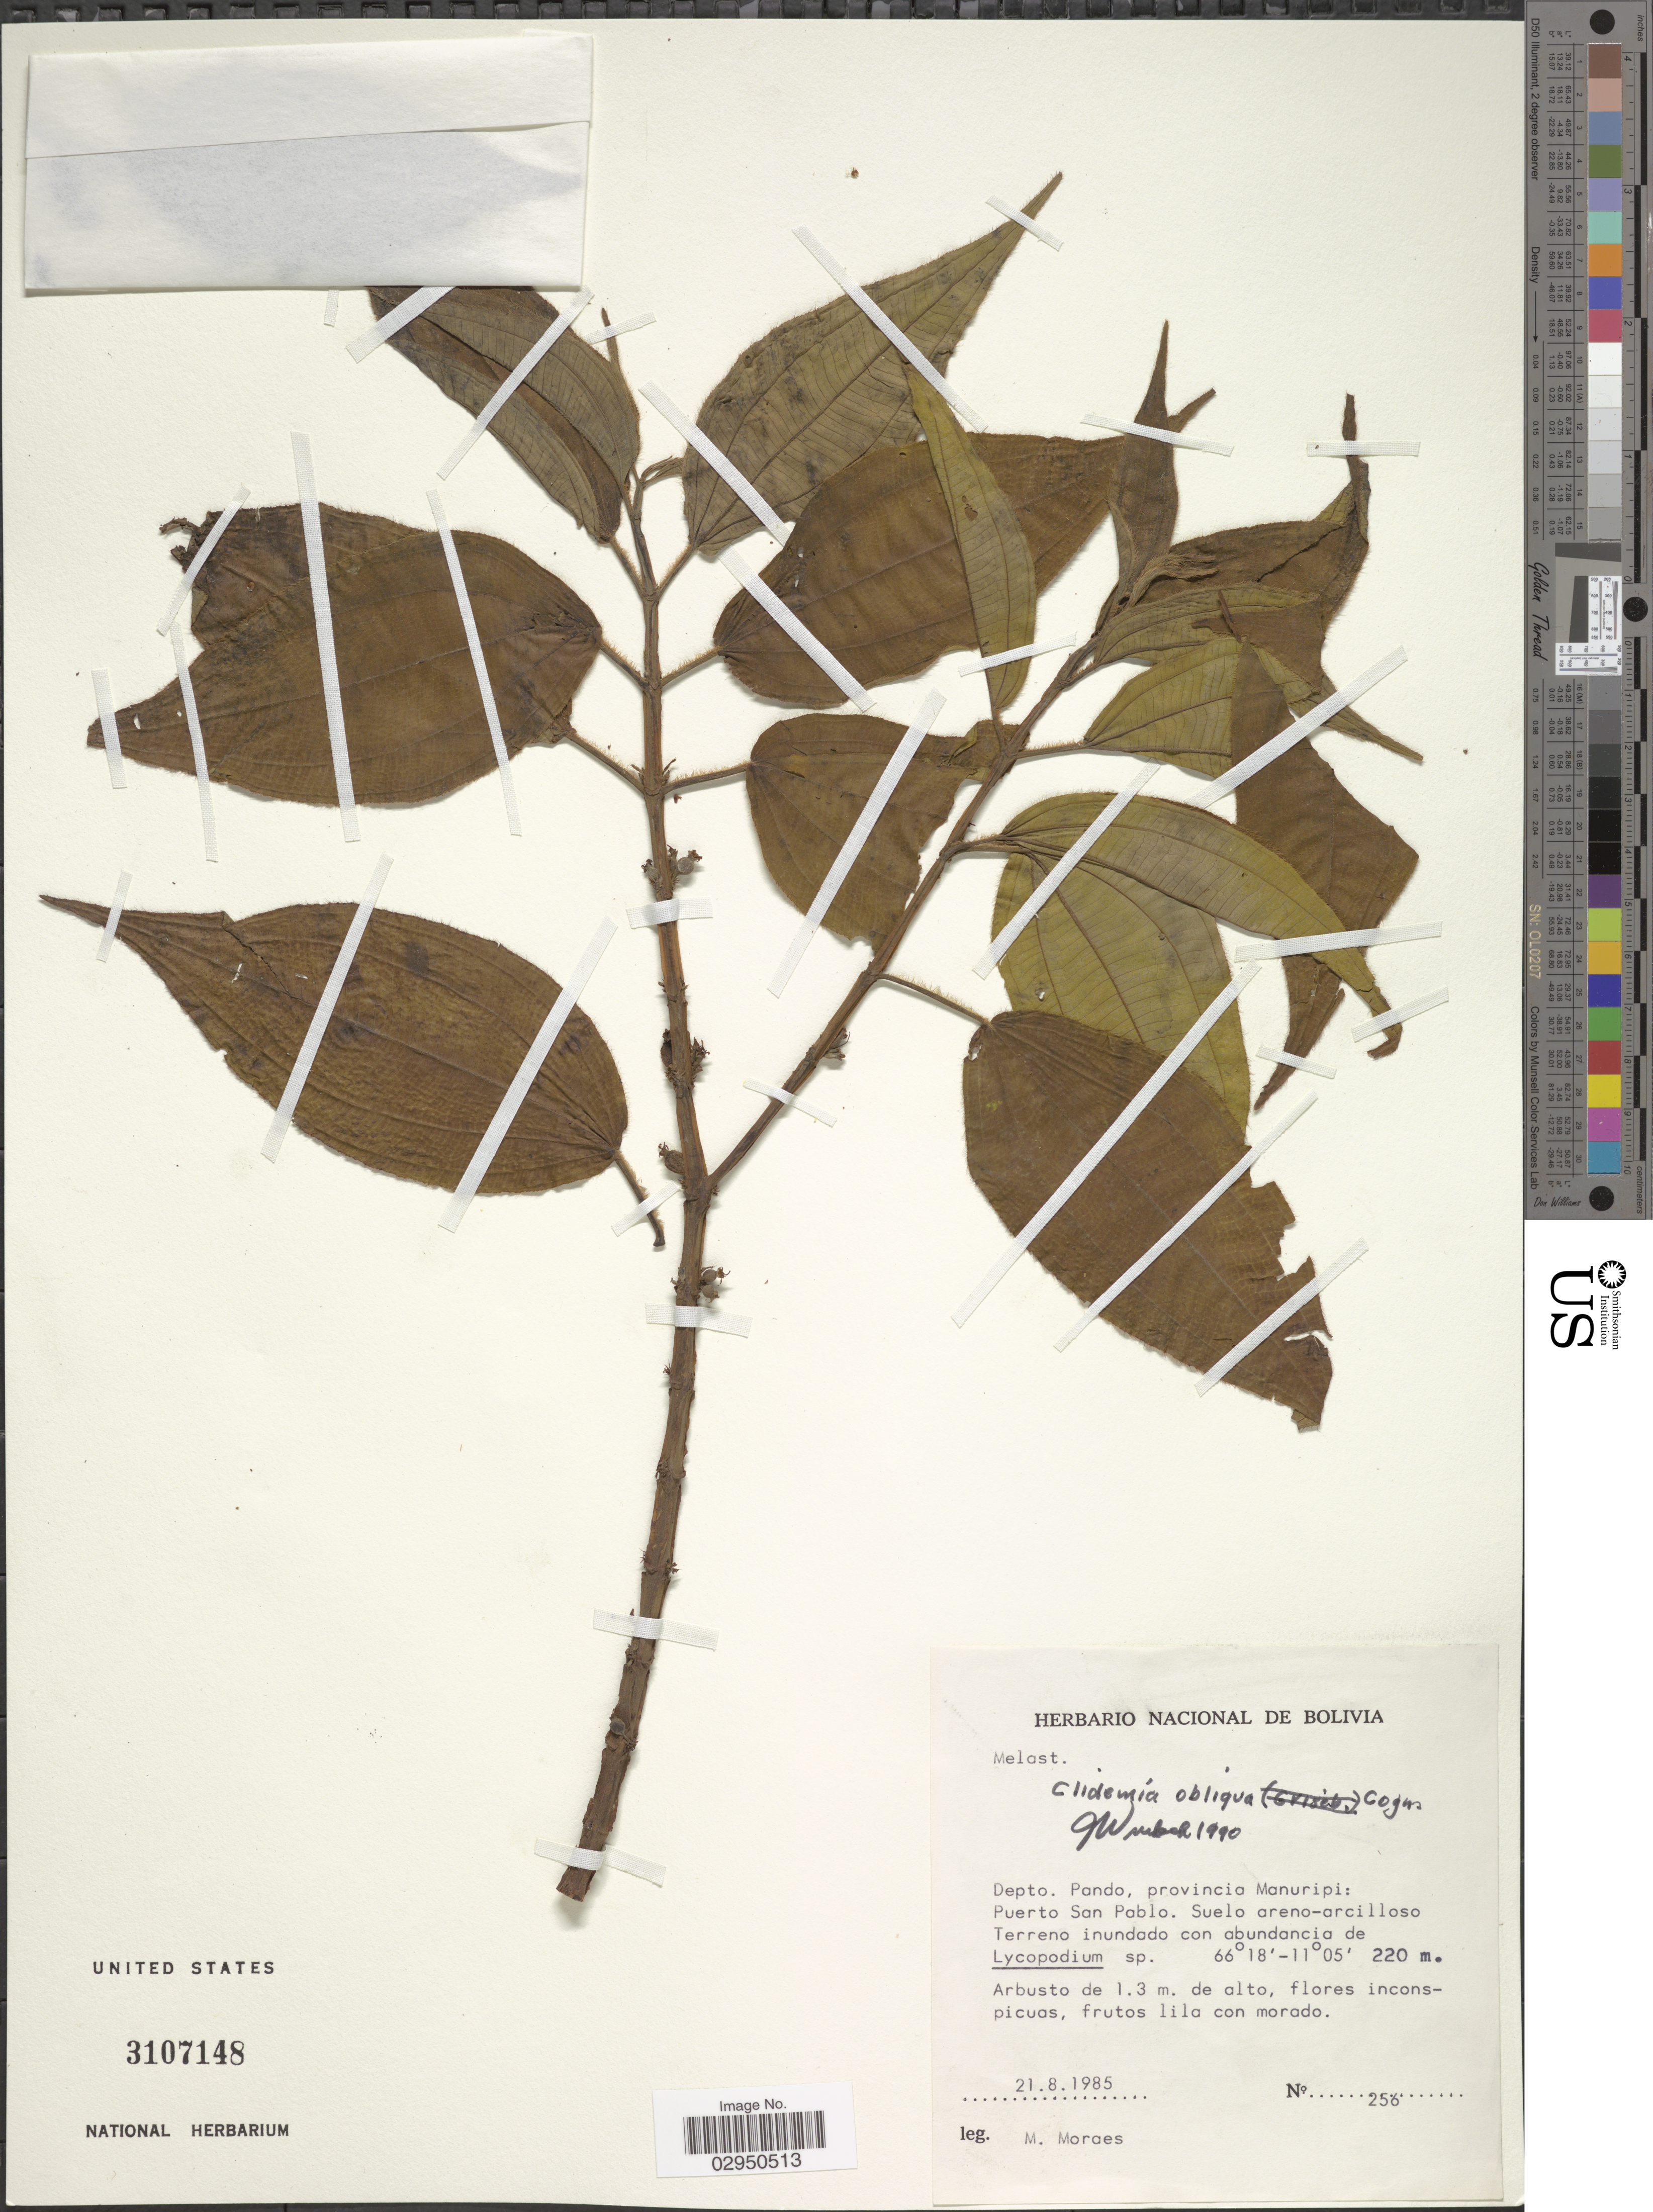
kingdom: Plantae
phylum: Tracheophyta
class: Magnoliopsida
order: Myrtales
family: Melastomataceae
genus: Clidemia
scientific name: Clidemia obliqua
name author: Cogn.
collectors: M. Moraes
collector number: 258*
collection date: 1985-08-21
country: Bolivia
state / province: Pando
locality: Depto. Pando, provincia Manuripi: Puerto San Pablo.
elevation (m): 220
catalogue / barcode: US 3107148